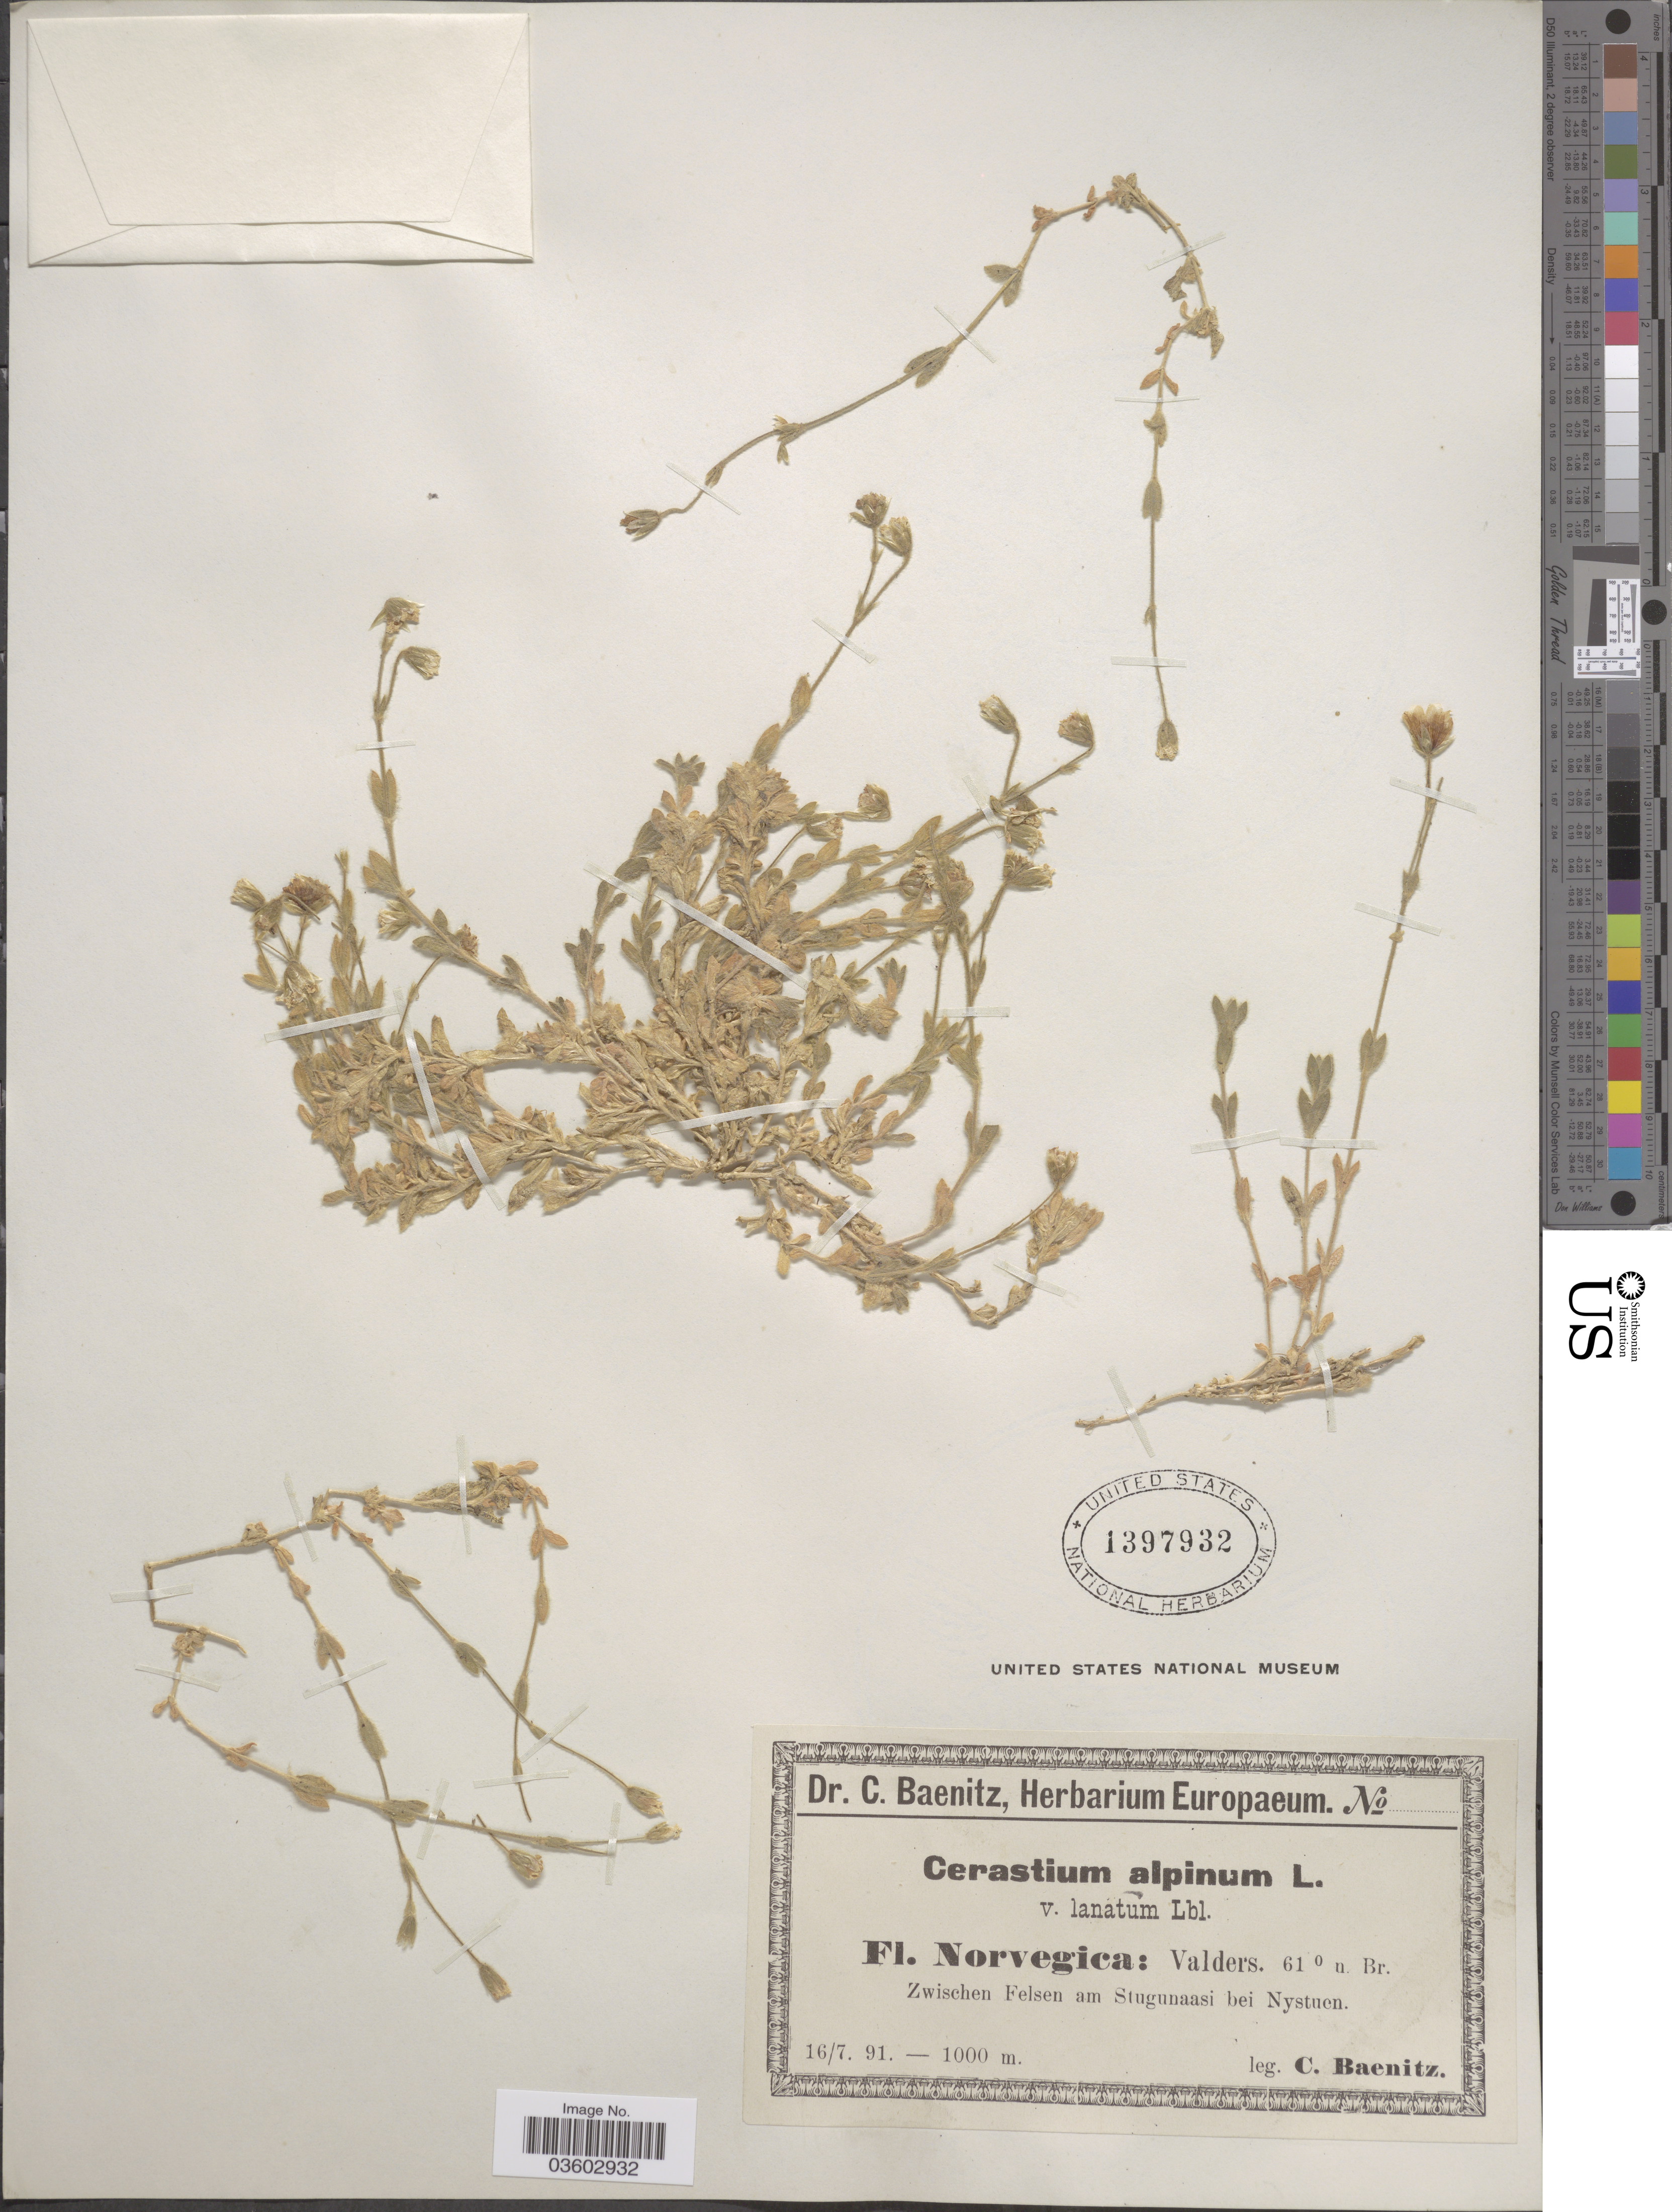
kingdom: Plantae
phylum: Tracheophyta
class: Magnoliopsida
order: Caryophyllales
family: Caryophyllaceae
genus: Cerastium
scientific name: Cerastium alpinum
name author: L.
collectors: C. G. Baenitz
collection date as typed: Transcribed d/m/y: 16/7/91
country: Norway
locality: Norvegica: Valders. Zwischen Felsen am Stugunaasi bei Nystuen.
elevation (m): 1000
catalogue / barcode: US 1397932